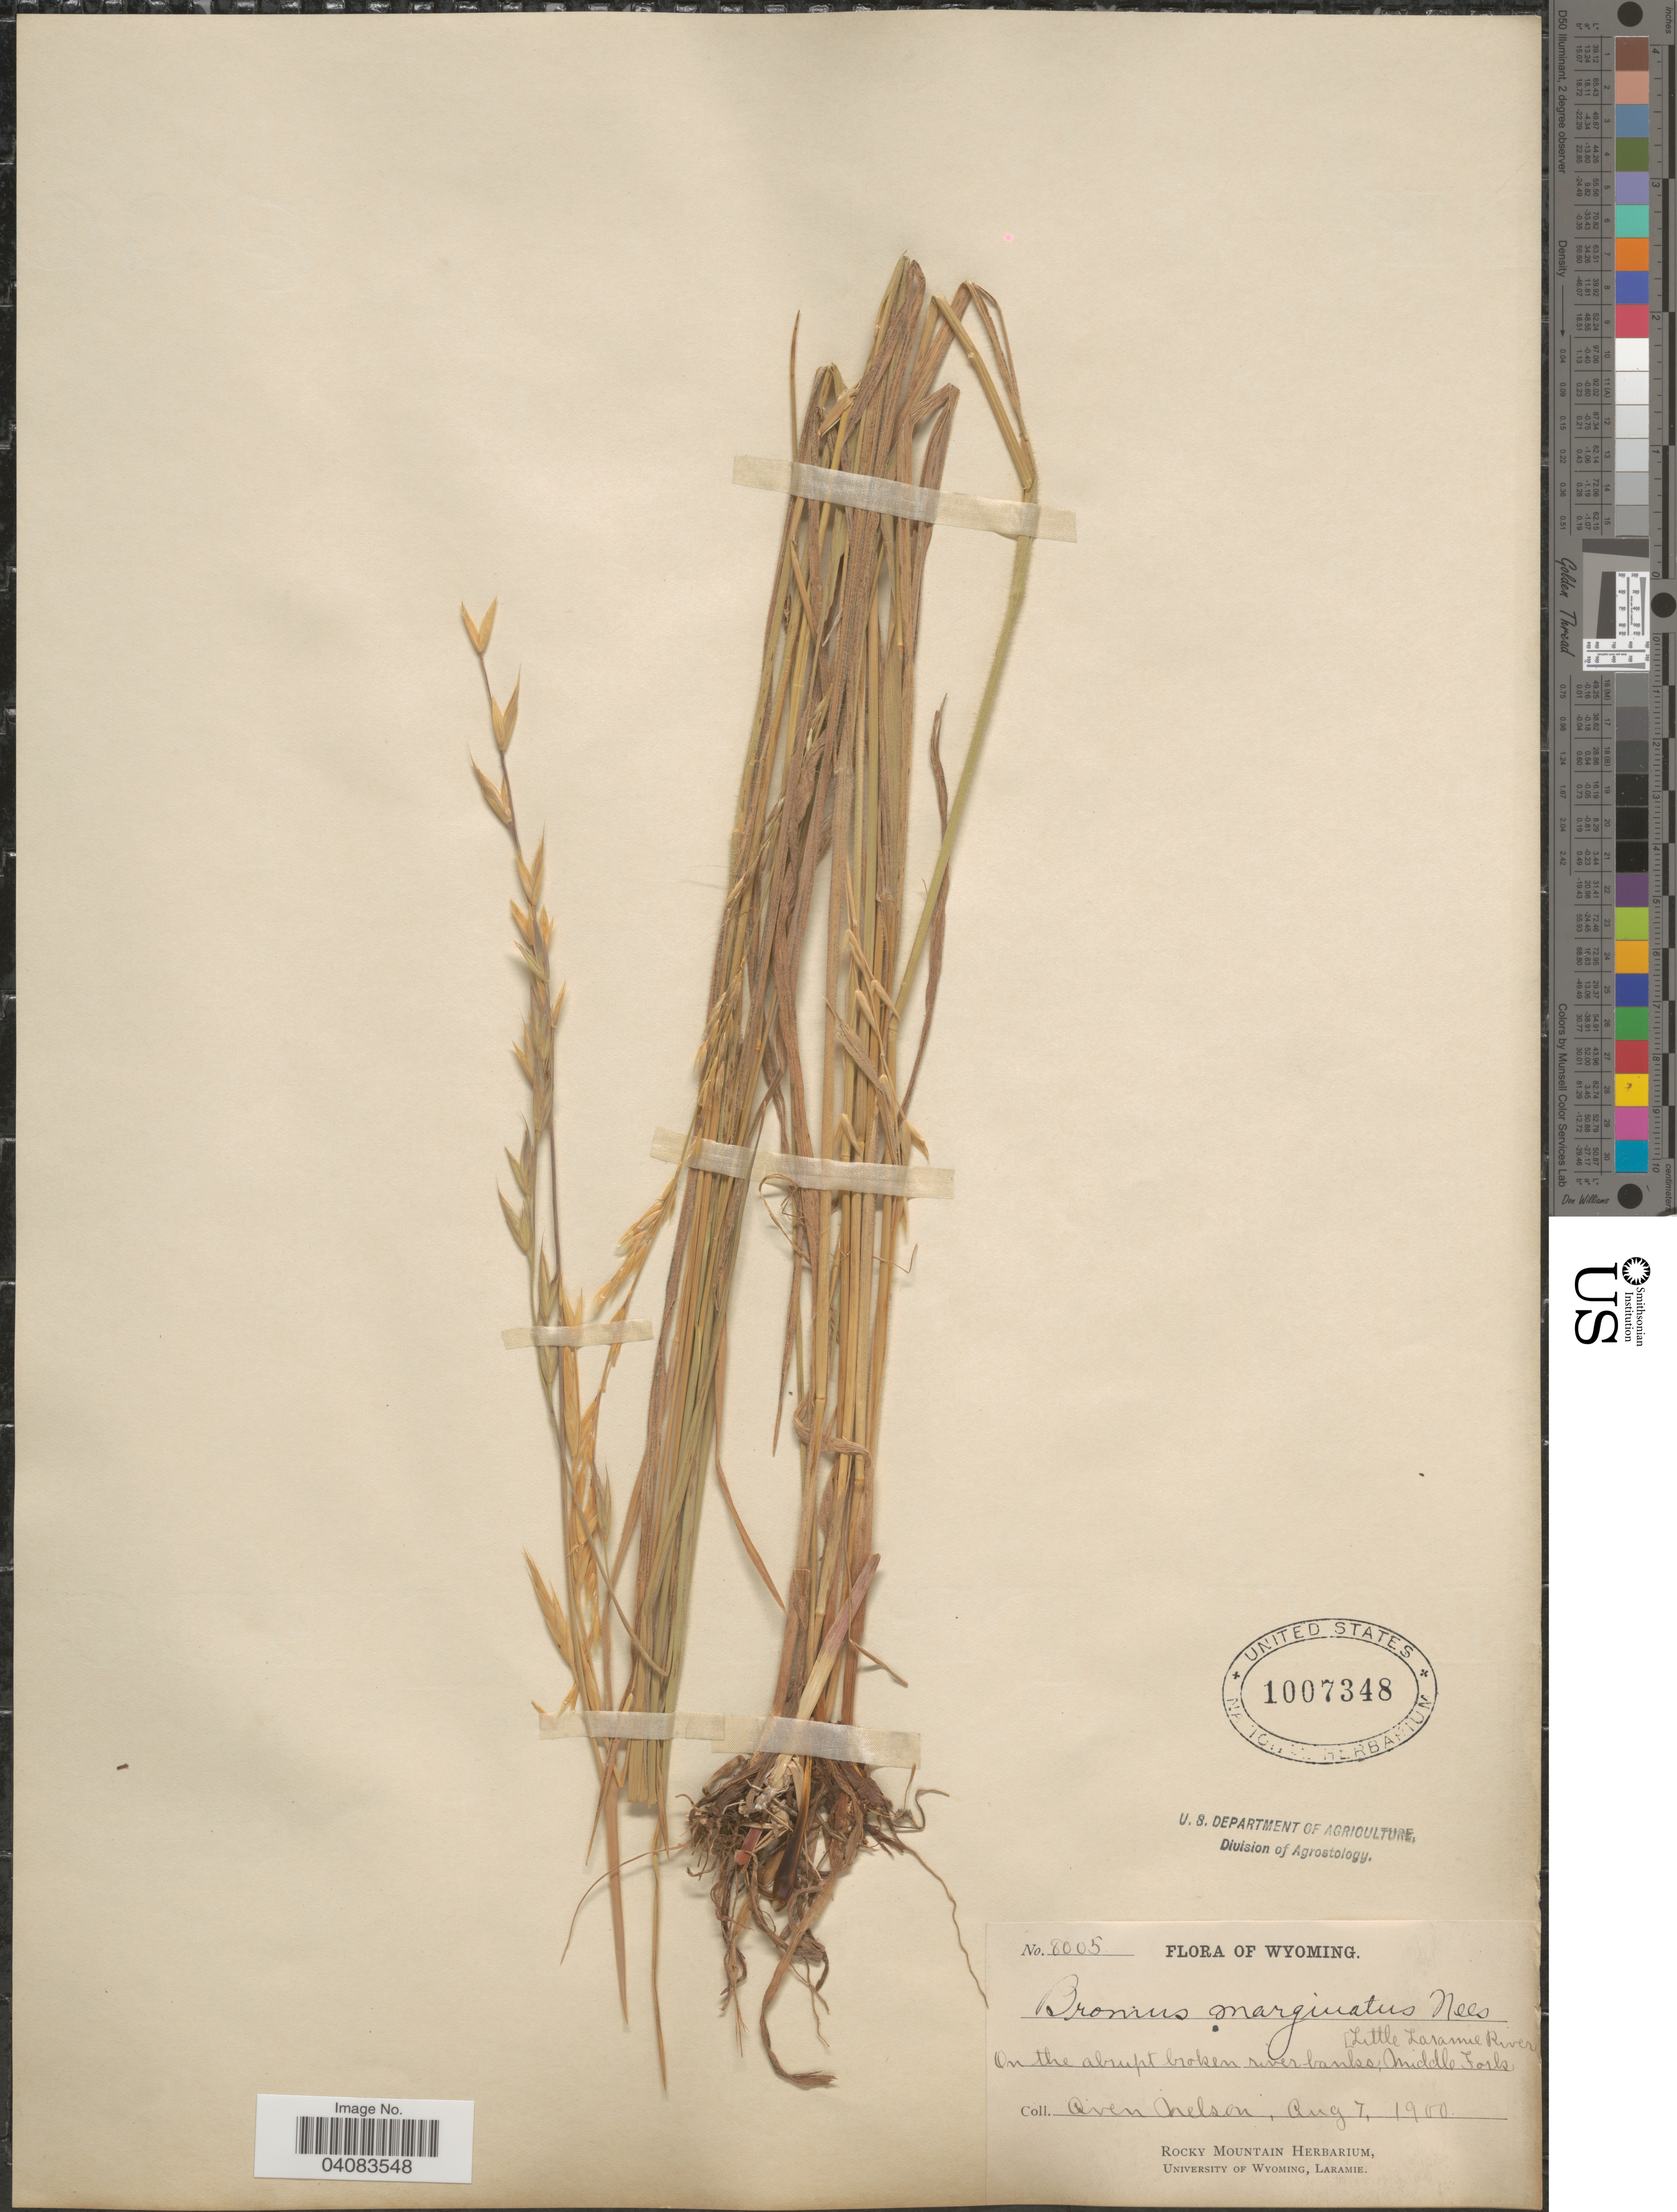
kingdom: Plantae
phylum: Tracheophyta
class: Liliopsida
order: Poales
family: Poaceae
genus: Bromus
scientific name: Bromus marginatus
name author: Nees ex Steud.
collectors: A. Nelson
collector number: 8005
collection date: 1900-08-07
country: United States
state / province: Wyoming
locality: Little Laramie River. Middle Fork.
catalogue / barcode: US 1007348